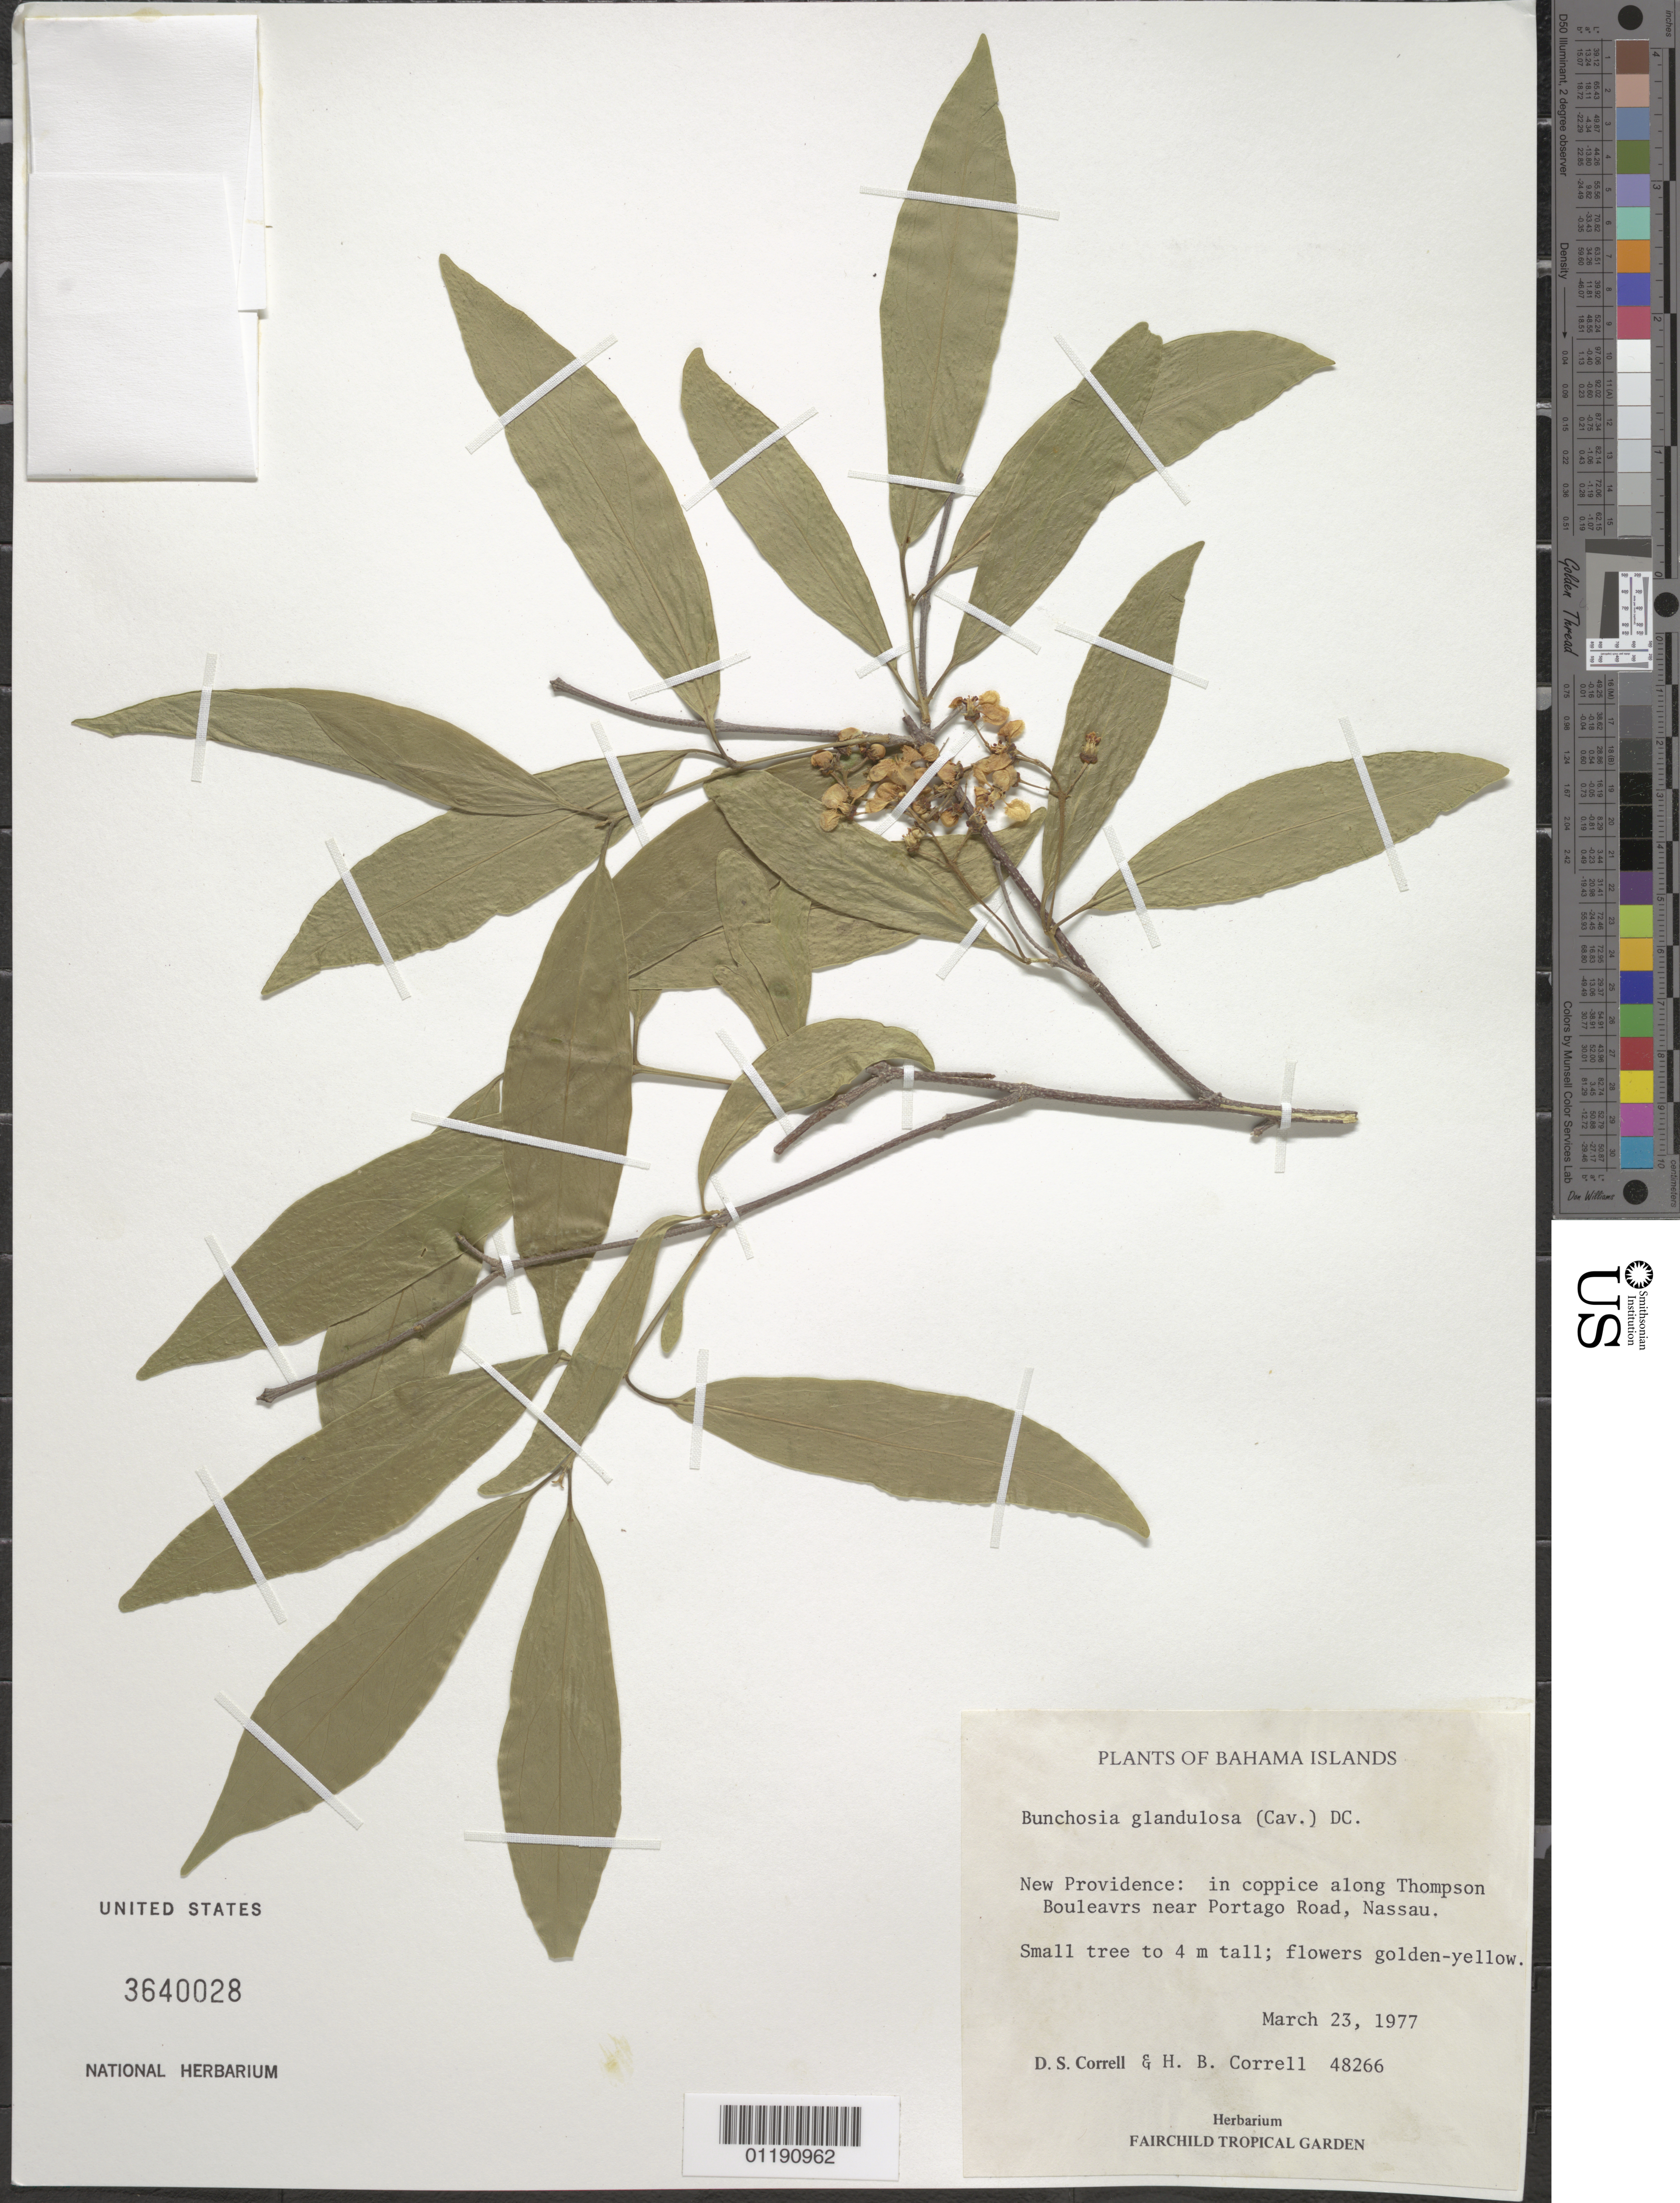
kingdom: Plantae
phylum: Tracheophyta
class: Magnoliopsida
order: Malpighiales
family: Malpighiaceae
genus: Bunchosia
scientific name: Bunchosia glandulosa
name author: (Cav.) DC.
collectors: D. S. Correll & H. Correll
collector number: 48266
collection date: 1977-03-23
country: Bahamas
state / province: New Providence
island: New Providence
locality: New Providence: in coppice along Thompson Bouleavrs near Portago Road, Nassau.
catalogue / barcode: US 3640028